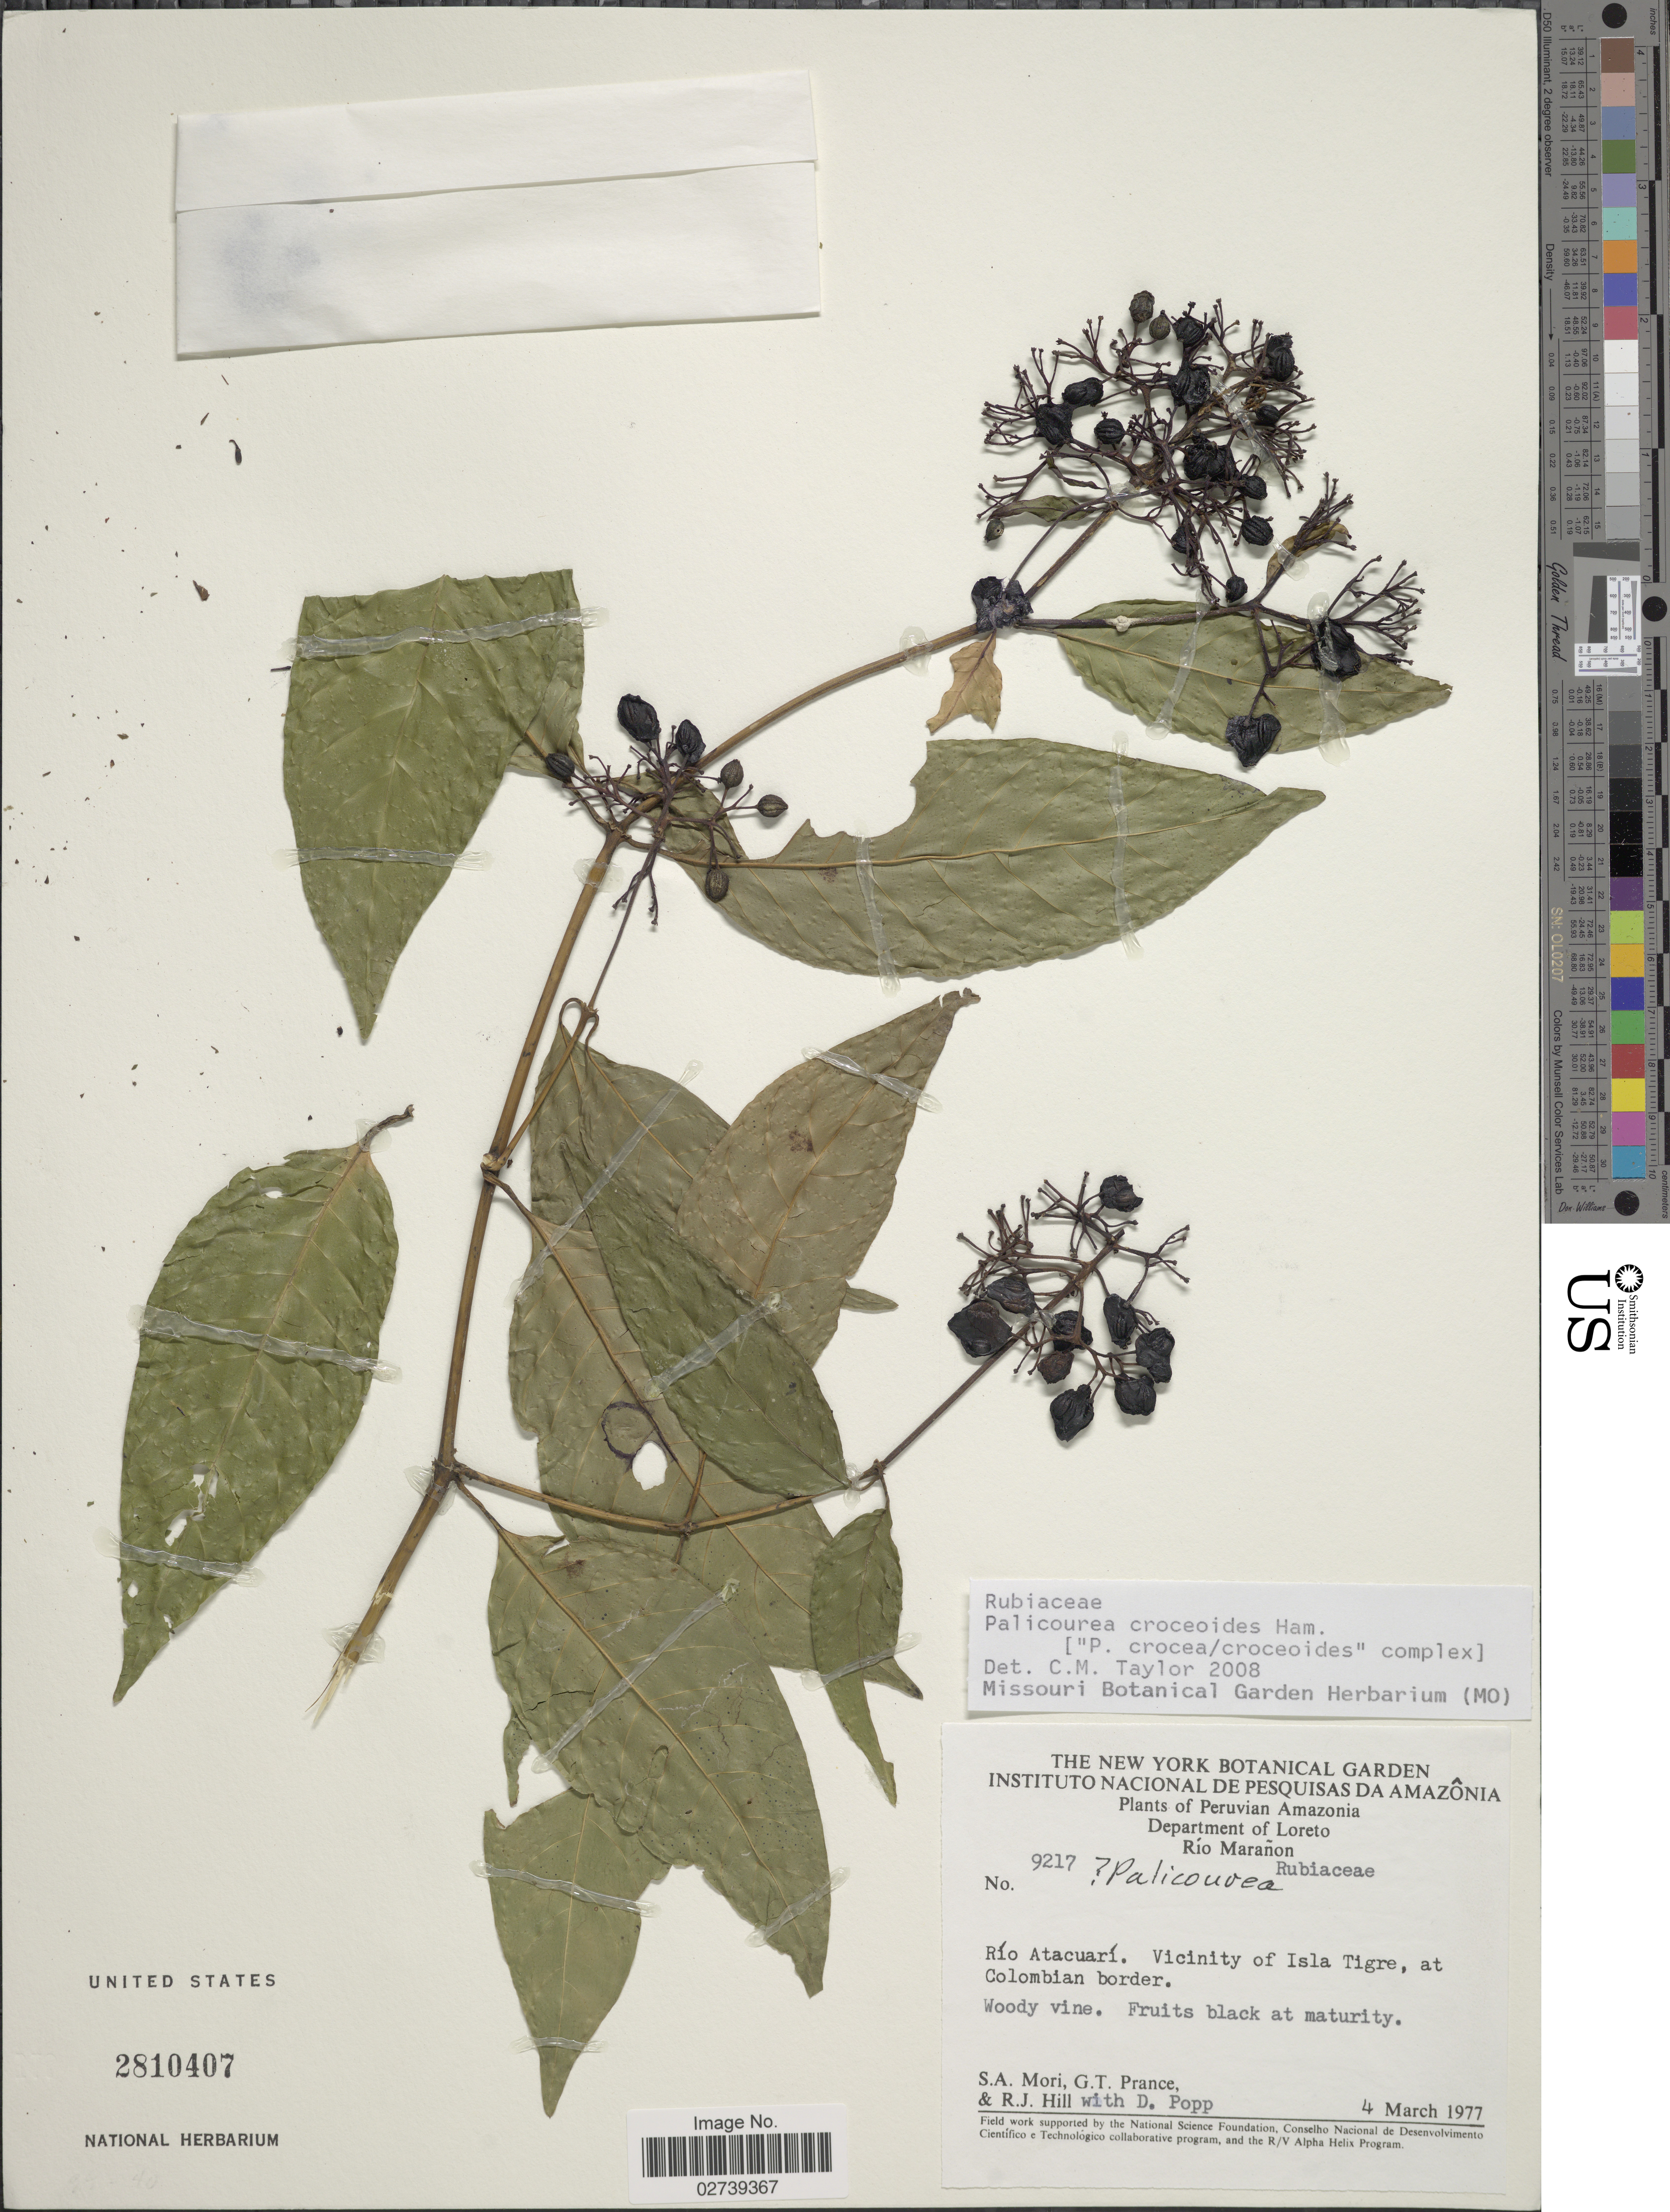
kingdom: Plantae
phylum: Tracheophyta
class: Magnoliopsida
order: Gentianales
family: Rubiaceae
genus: Palicourea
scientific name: Palicourea croceoides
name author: Ham.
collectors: S. Mori, G. T. Prance, R. J. Hill & D. Popp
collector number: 9217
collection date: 1977-03-04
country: Peru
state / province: Loreto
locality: Peruvian Amazonia, Rio Maranon, Rio Atacuari, Vicinity of Isla Tigre, at Colombian border.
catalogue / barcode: US 2810407